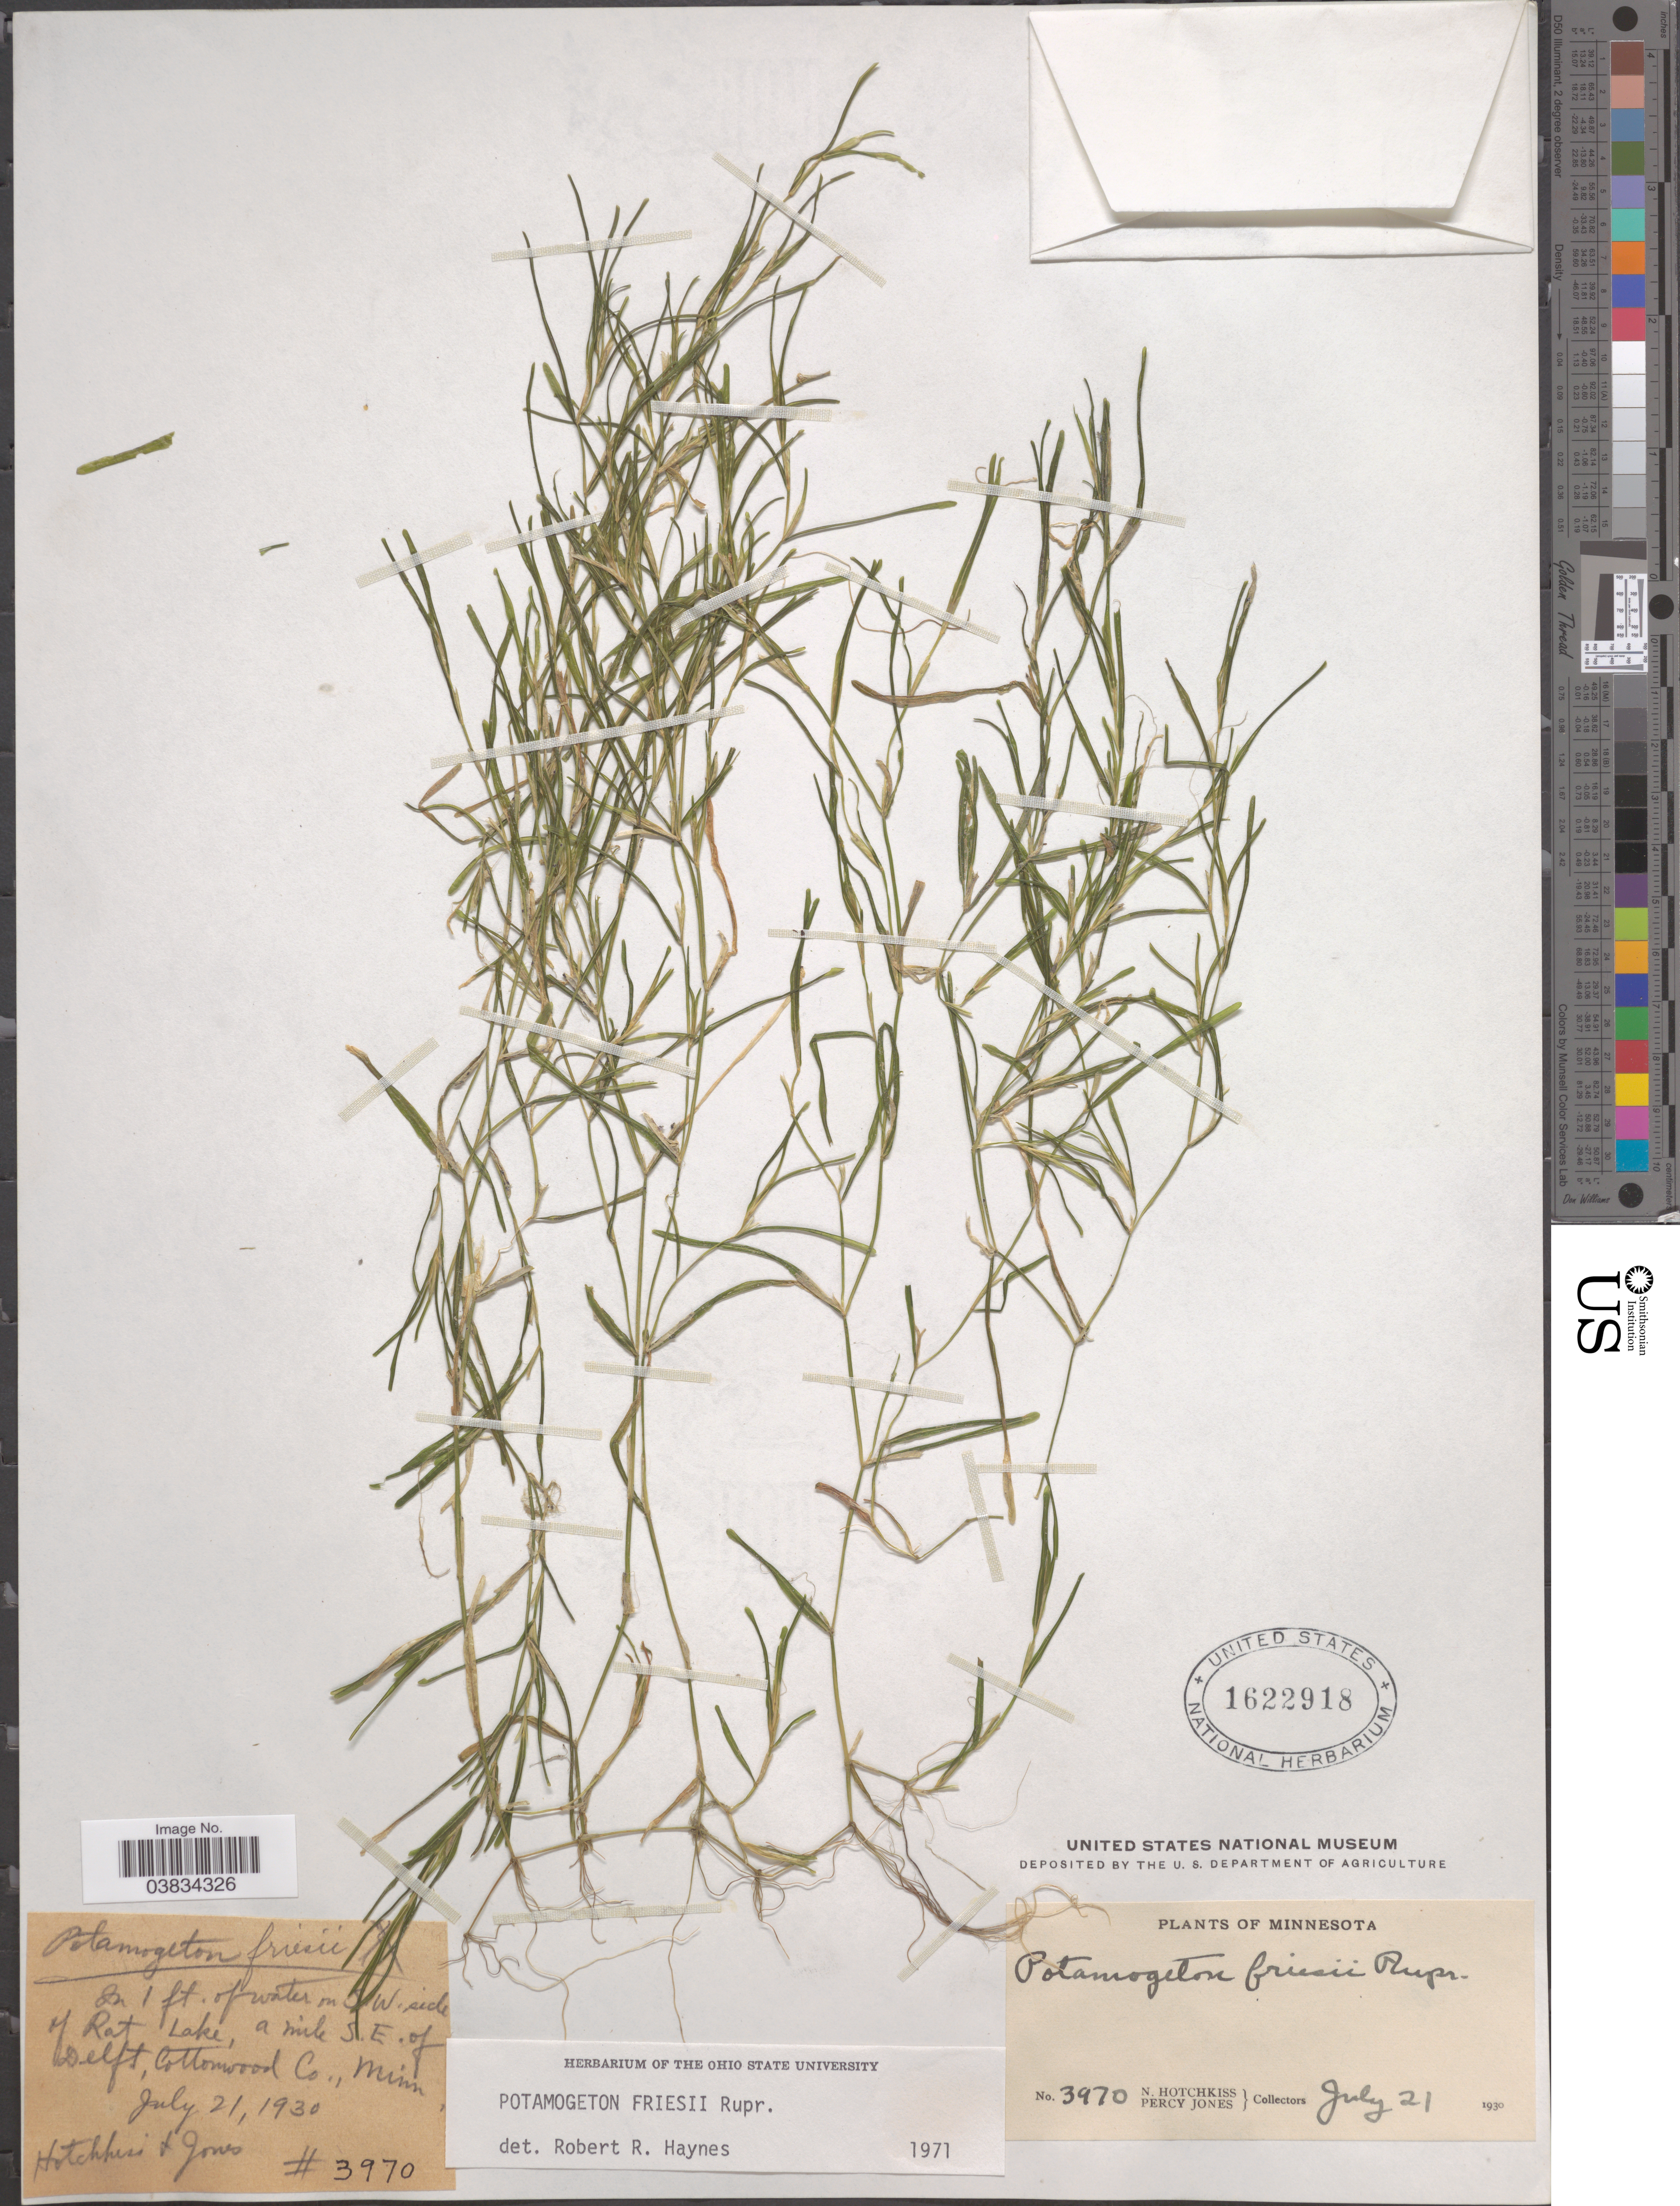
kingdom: Plantae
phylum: Tracheophyta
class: Liliopsida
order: Alismatales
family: Potamogetonaceae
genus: Potamogeton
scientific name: Potamogeton friesii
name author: Rupr.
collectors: N. Hotchkiss & P. Jones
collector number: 3970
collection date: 1930-07-21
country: United States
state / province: Minnesota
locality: On S.W. side of Rat Lake, a mile S.E. of Delft, Cottonwood Co.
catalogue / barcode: US 1622918